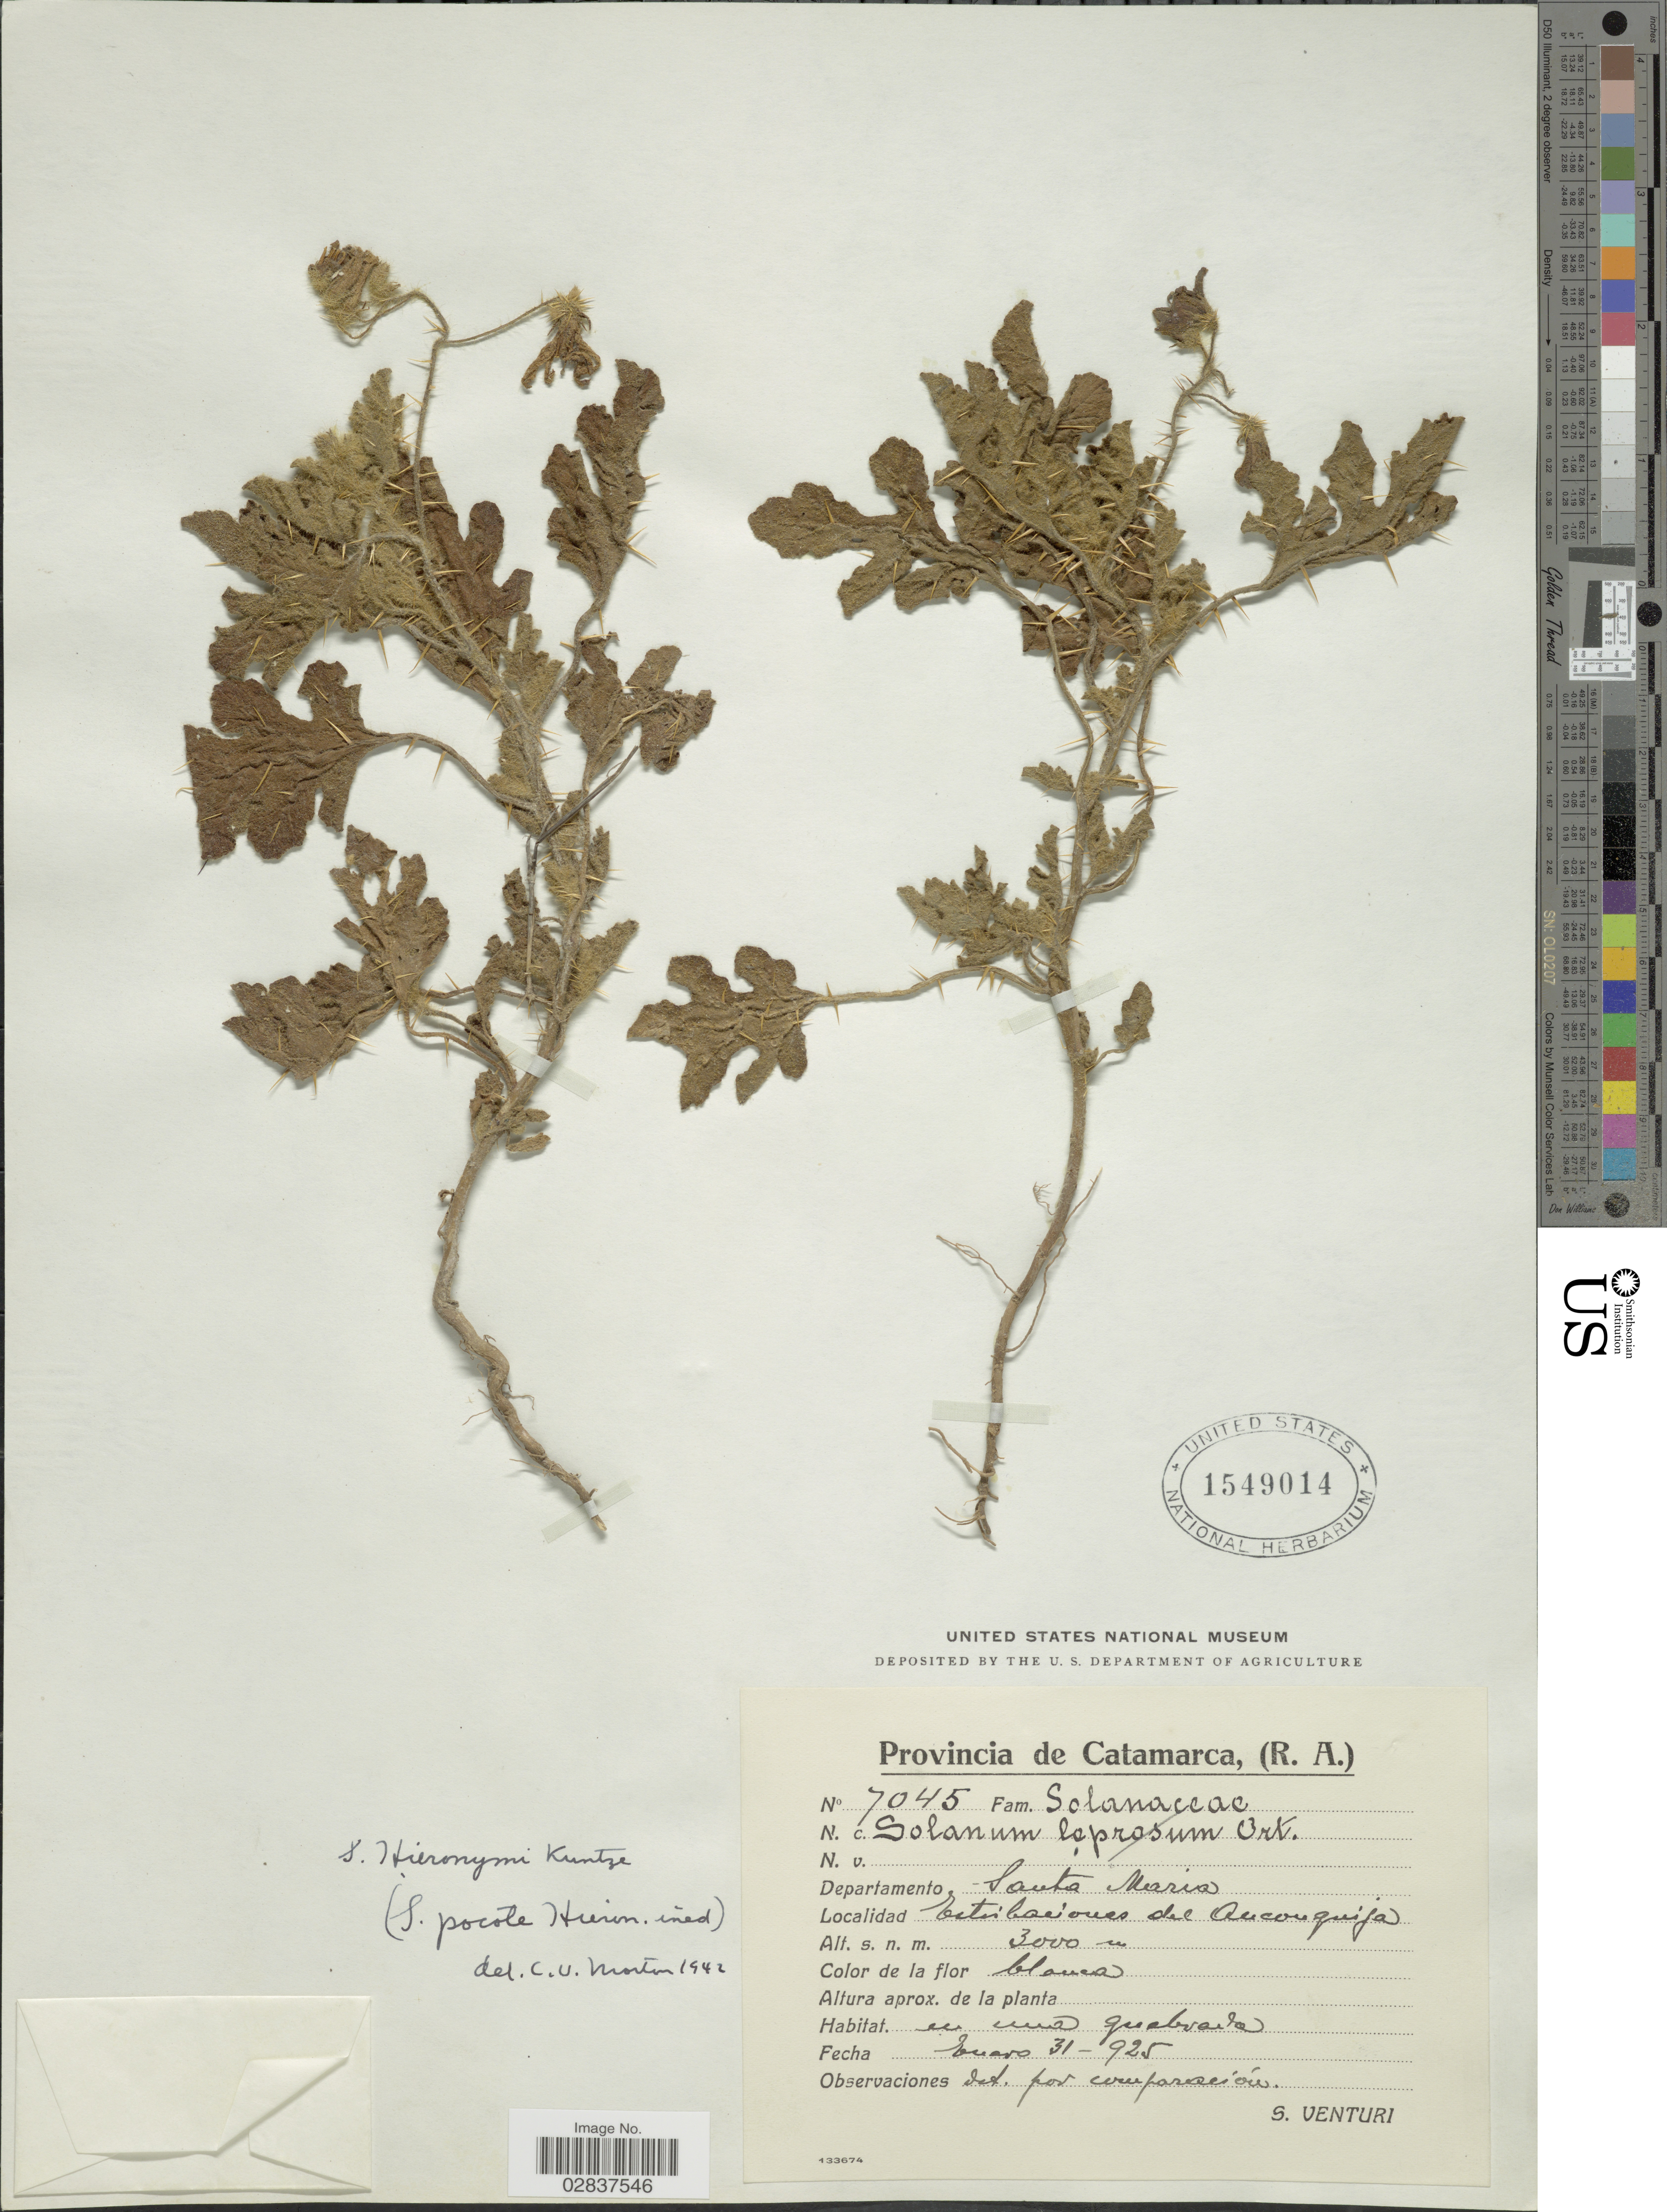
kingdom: Plantae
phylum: Tracheophyta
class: Magnoliopsida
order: Solanales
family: Solanaceae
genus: Solanum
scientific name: Solanum hieronymi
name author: Kuntze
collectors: S. Venturi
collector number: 7045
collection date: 1925-01-31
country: Argentina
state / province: Catamarca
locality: (R.A.), Departamento Santa Maria, Estribaciones del Anconquija.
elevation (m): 3000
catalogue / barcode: US 1549014